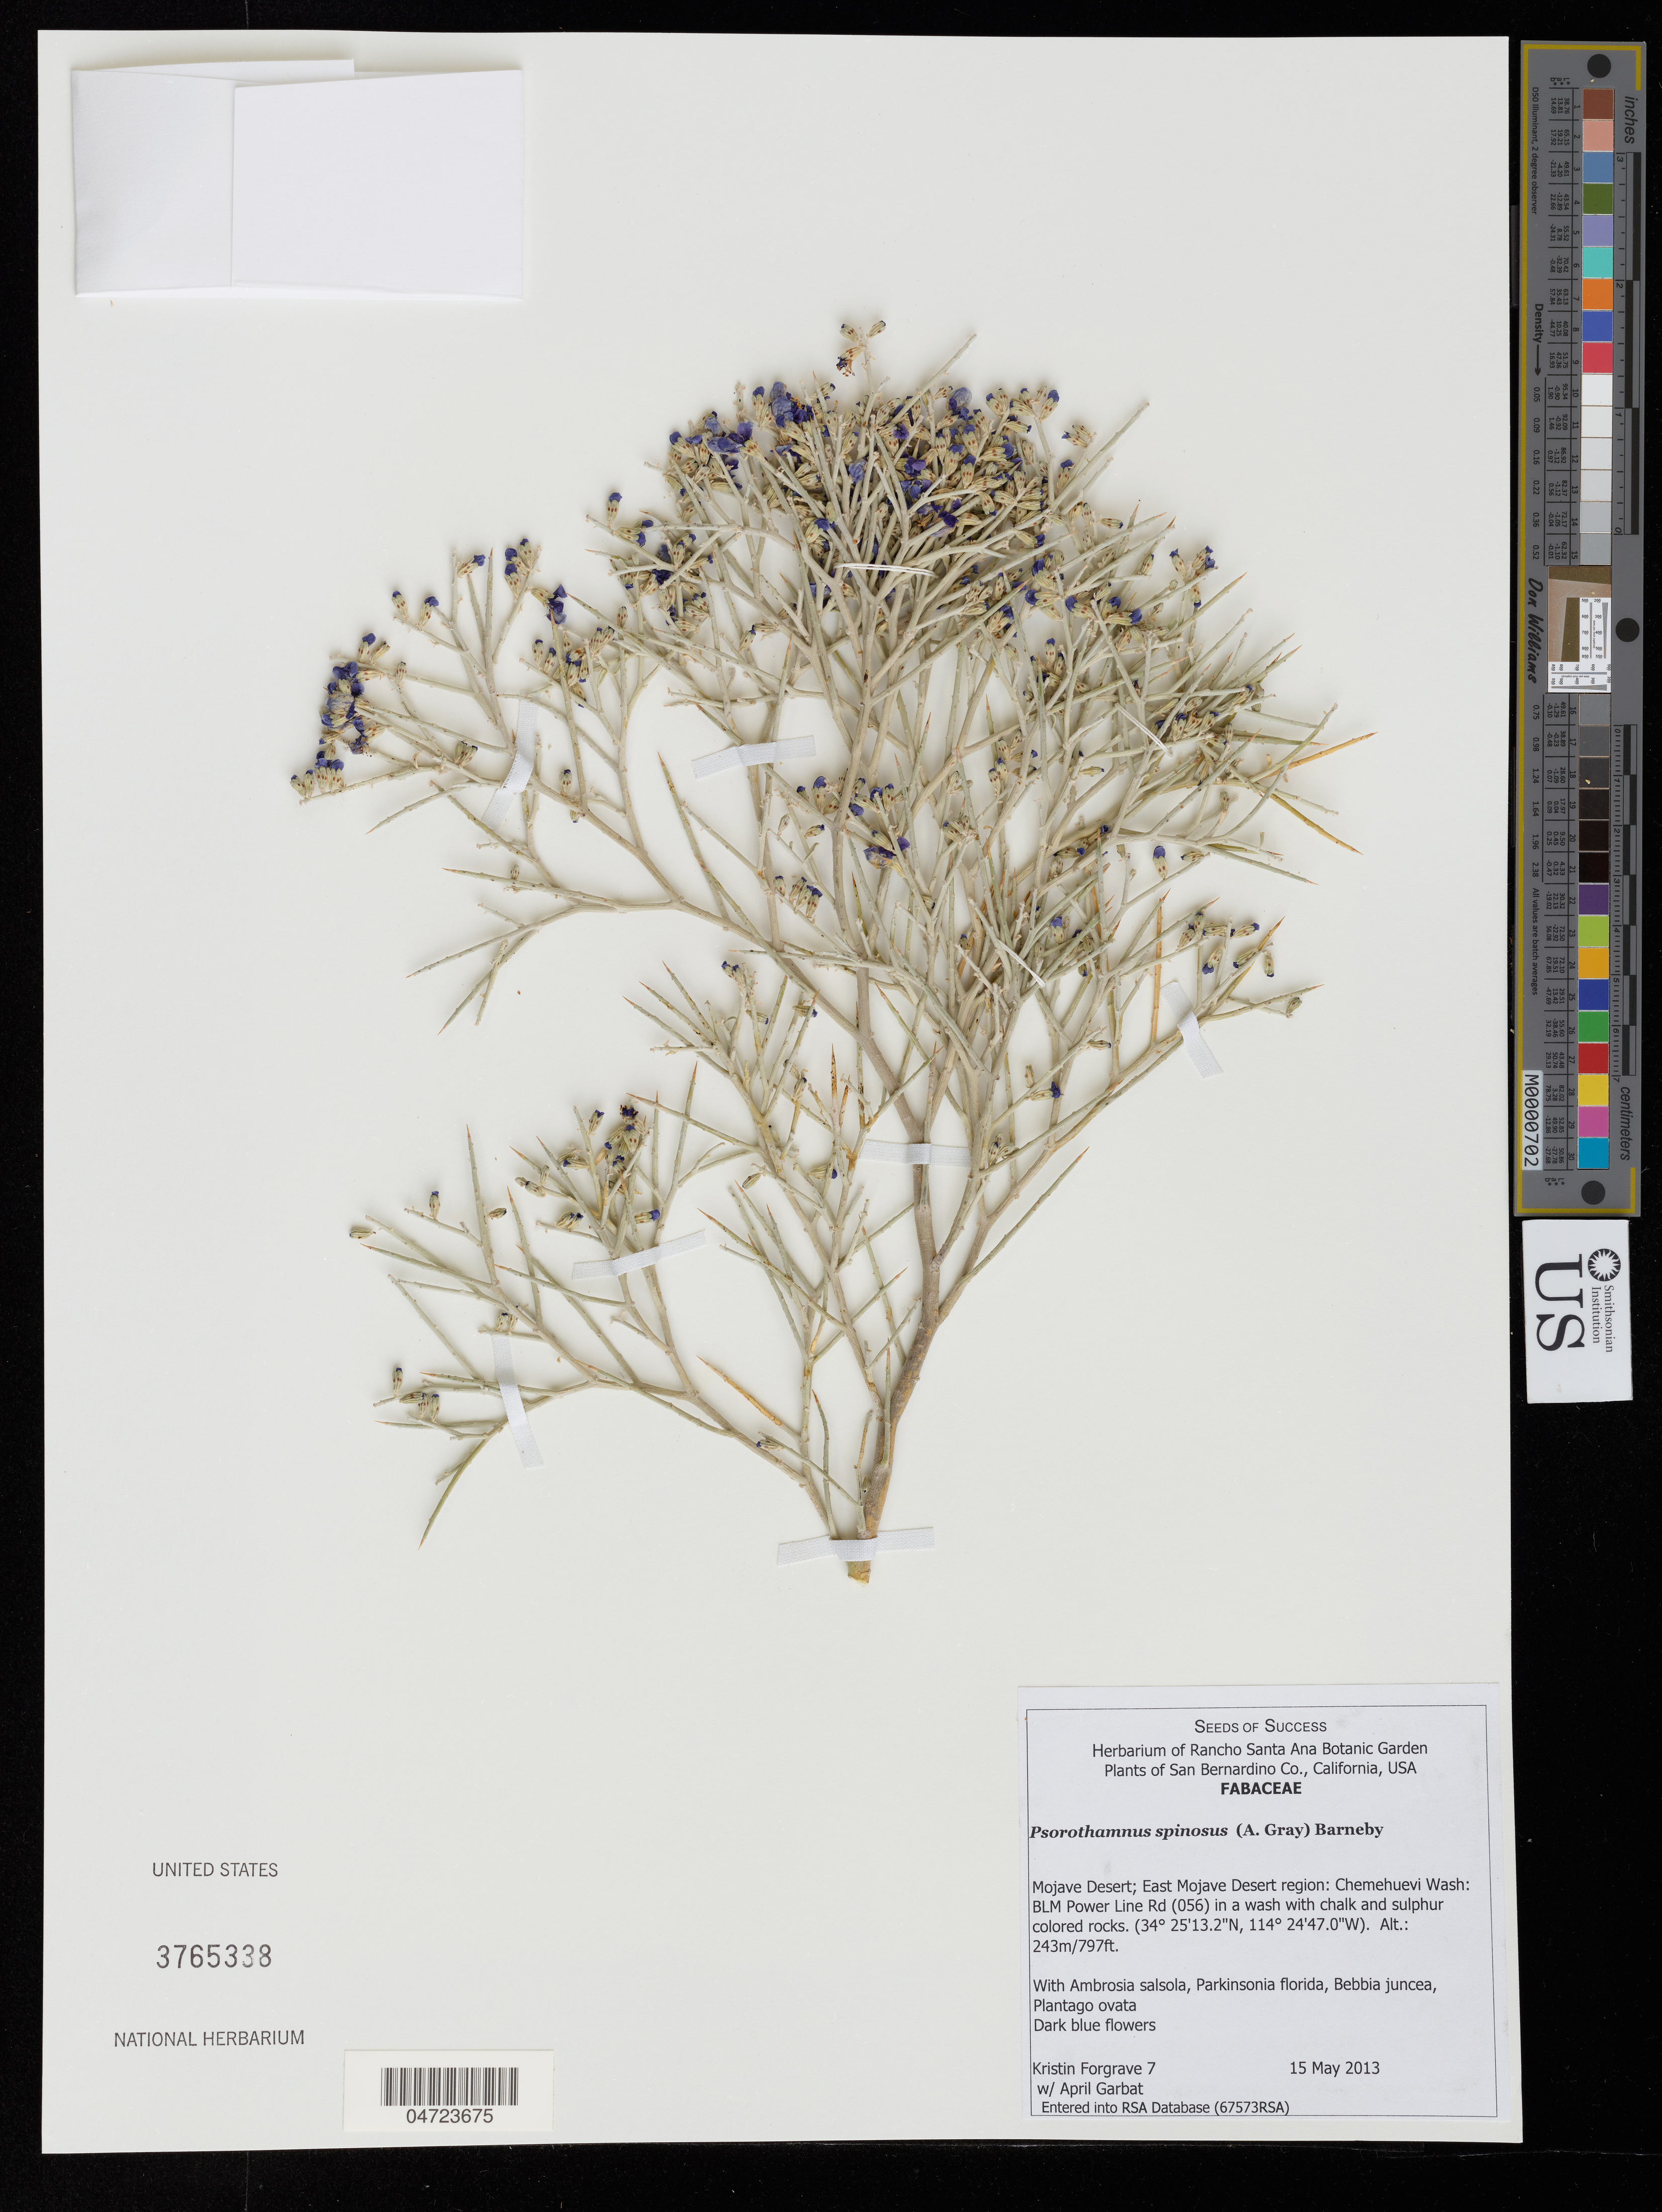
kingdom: Plantae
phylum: Tracheophyta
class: Magnoliopsida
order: Fabales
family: Fabaceae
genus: Psorothamnus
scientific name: Psorothamnus spinosus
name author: (A. Gray) Barneby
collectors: K. Forgrave & A. Garbat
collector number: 7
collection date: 2013-05-15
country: United States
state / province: California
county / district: San Bernardino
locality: San Bernardino Co. Mojave Desert; East Mojave Desert region: Chemehuevi Wash: BLM Power Line Rd (056) in a wash with chalk and sulphur colored rocks.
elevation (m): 243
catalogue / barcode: US 3765338